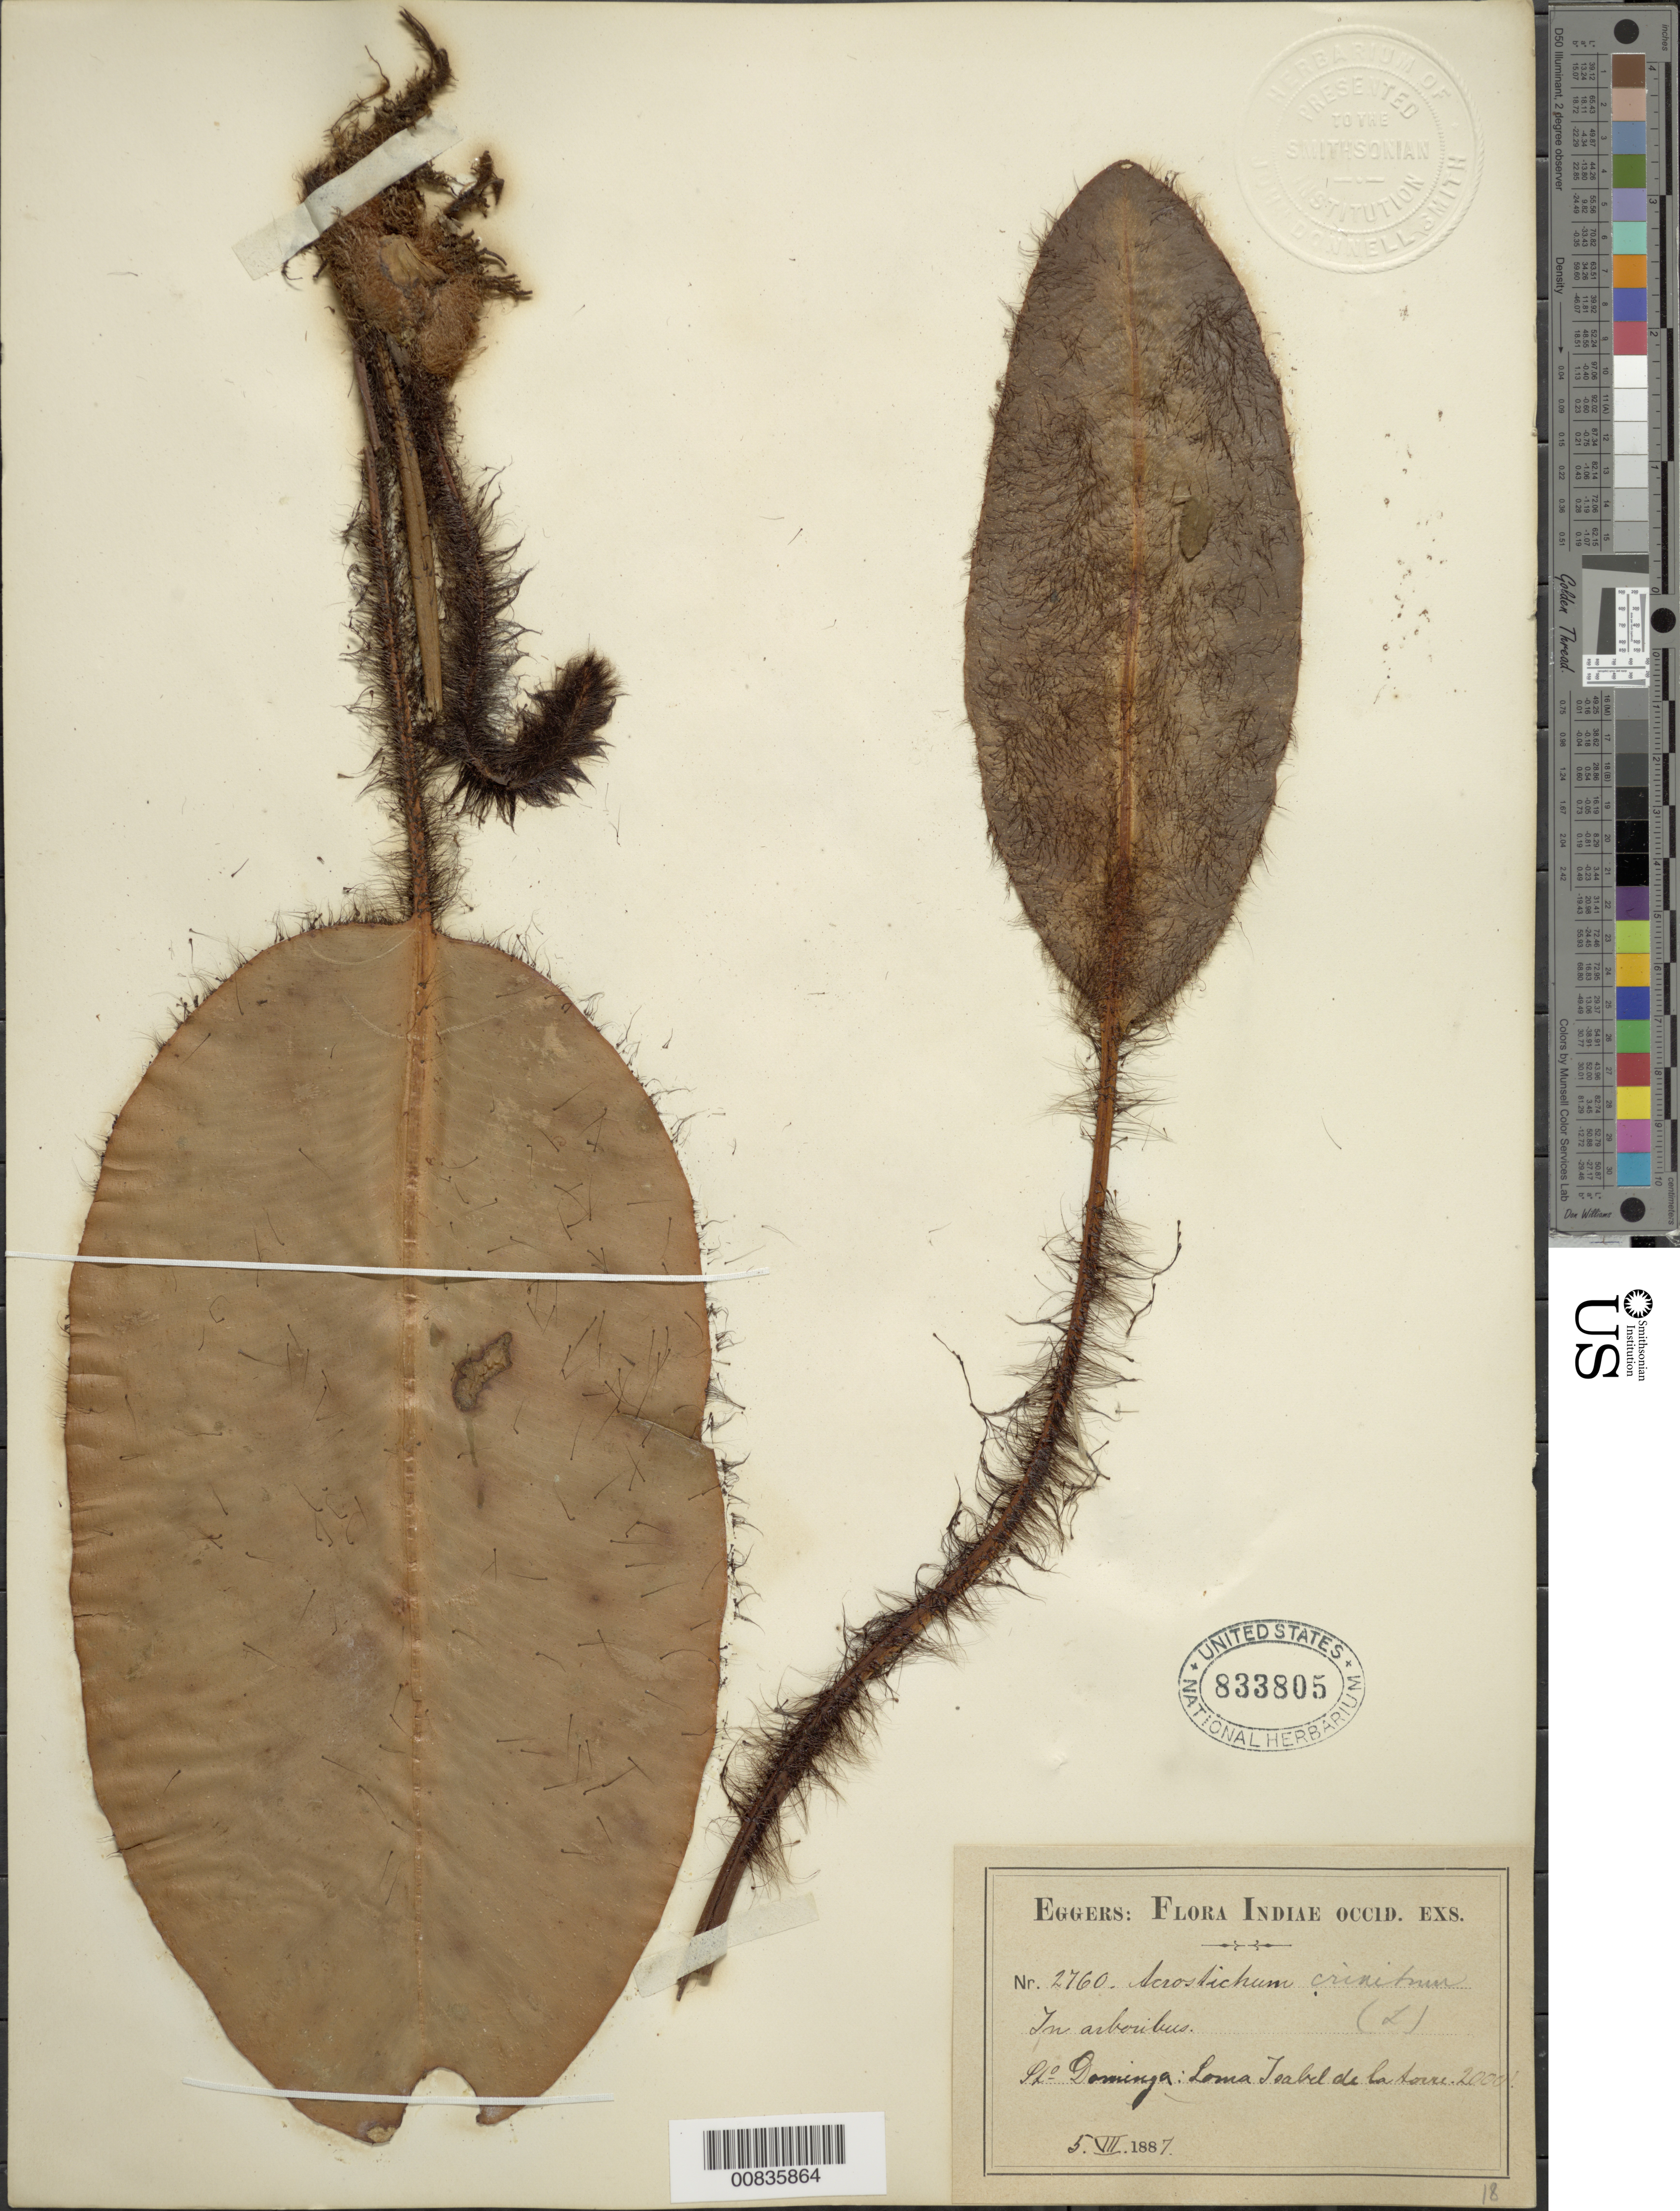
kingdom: Plantae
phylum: Tracheophyta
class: Polypodiopsida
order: Polypodiales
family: Dryopteridaceae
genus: Elaphoglossum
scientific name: Elaphoglossum crinitum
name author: (L.) Christ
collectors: H. F. A. von Eggers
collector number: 2760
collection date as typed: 05 Mar 1887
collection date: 1887-03-05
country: Dominican Republic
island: Hispaniola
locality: Loma Isabel de la Torre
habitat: In arboribus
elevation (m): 610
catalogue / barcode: US 833805